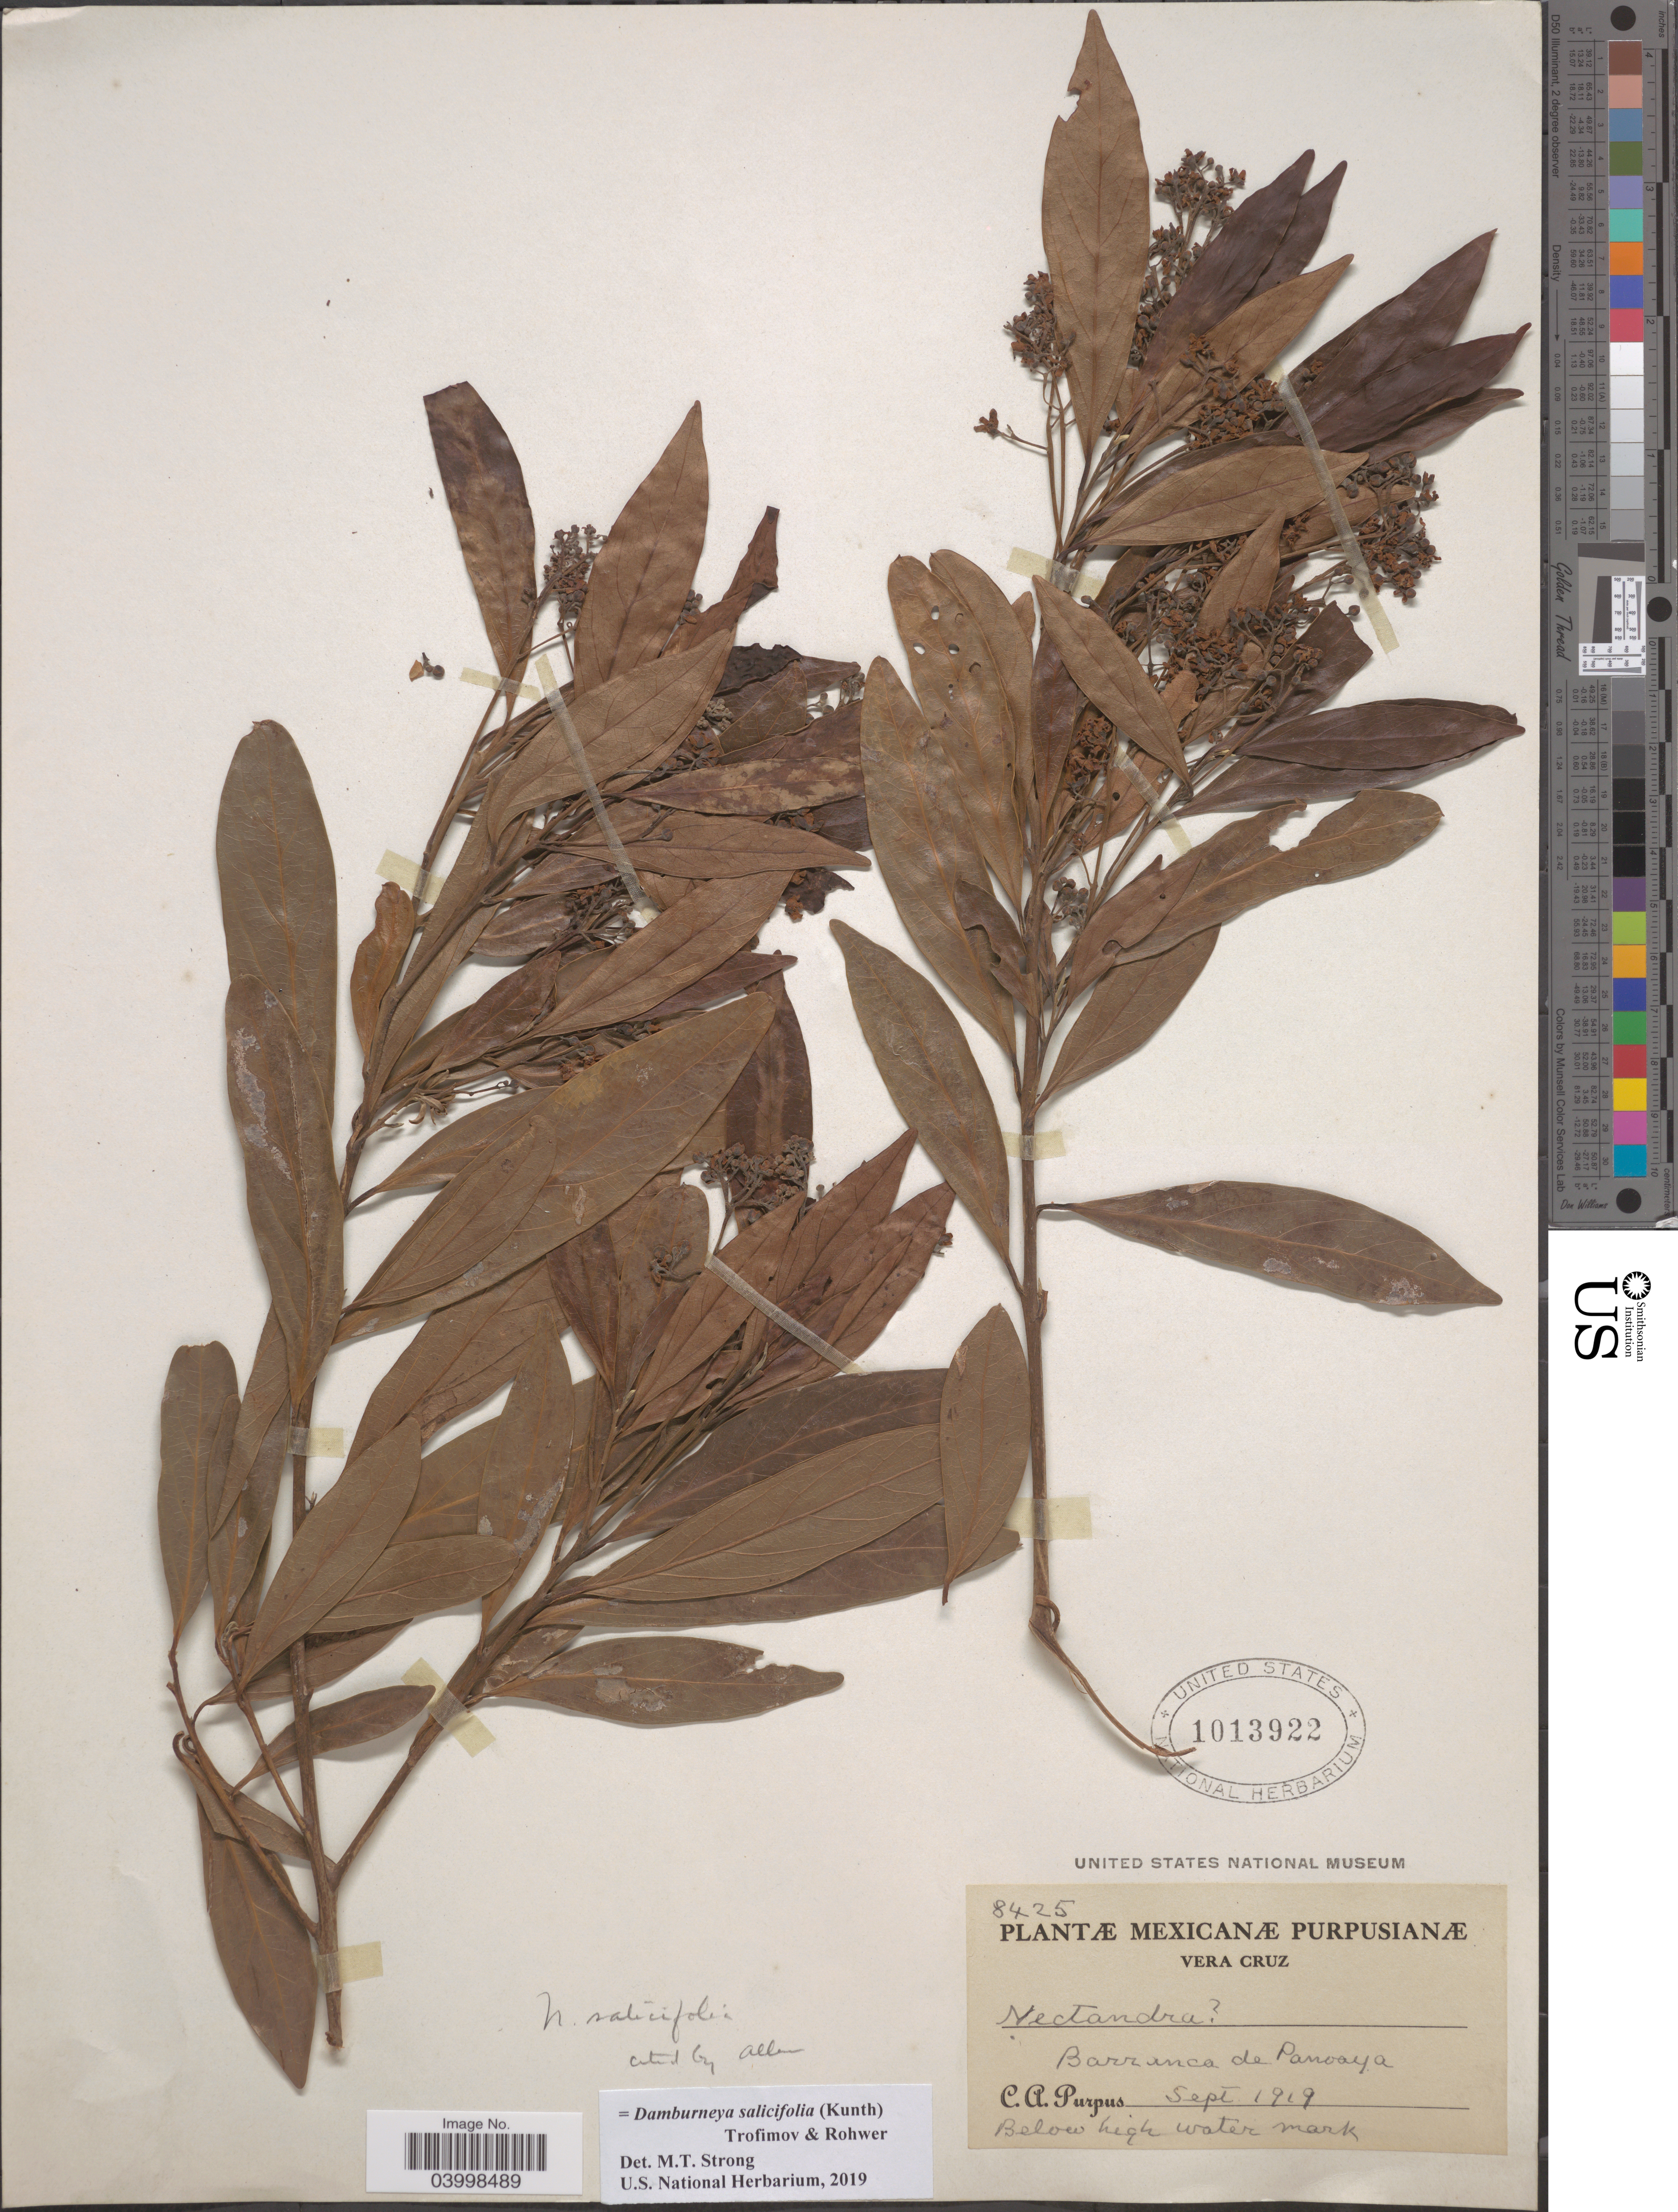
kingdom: Plantae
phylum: Tracheophyta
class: Magnoliopsida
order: Laurales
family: Lauraceae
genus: Damburneya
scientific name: Damburneya salicifolia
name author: (Kunth) Trofimov & Rohwer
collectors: C. A. Purpus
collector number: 8425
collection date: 1919-09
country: Mexico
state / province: Veracruz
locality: Vera Cruz. Barranca de Panoaya.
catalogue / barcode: US 1013922